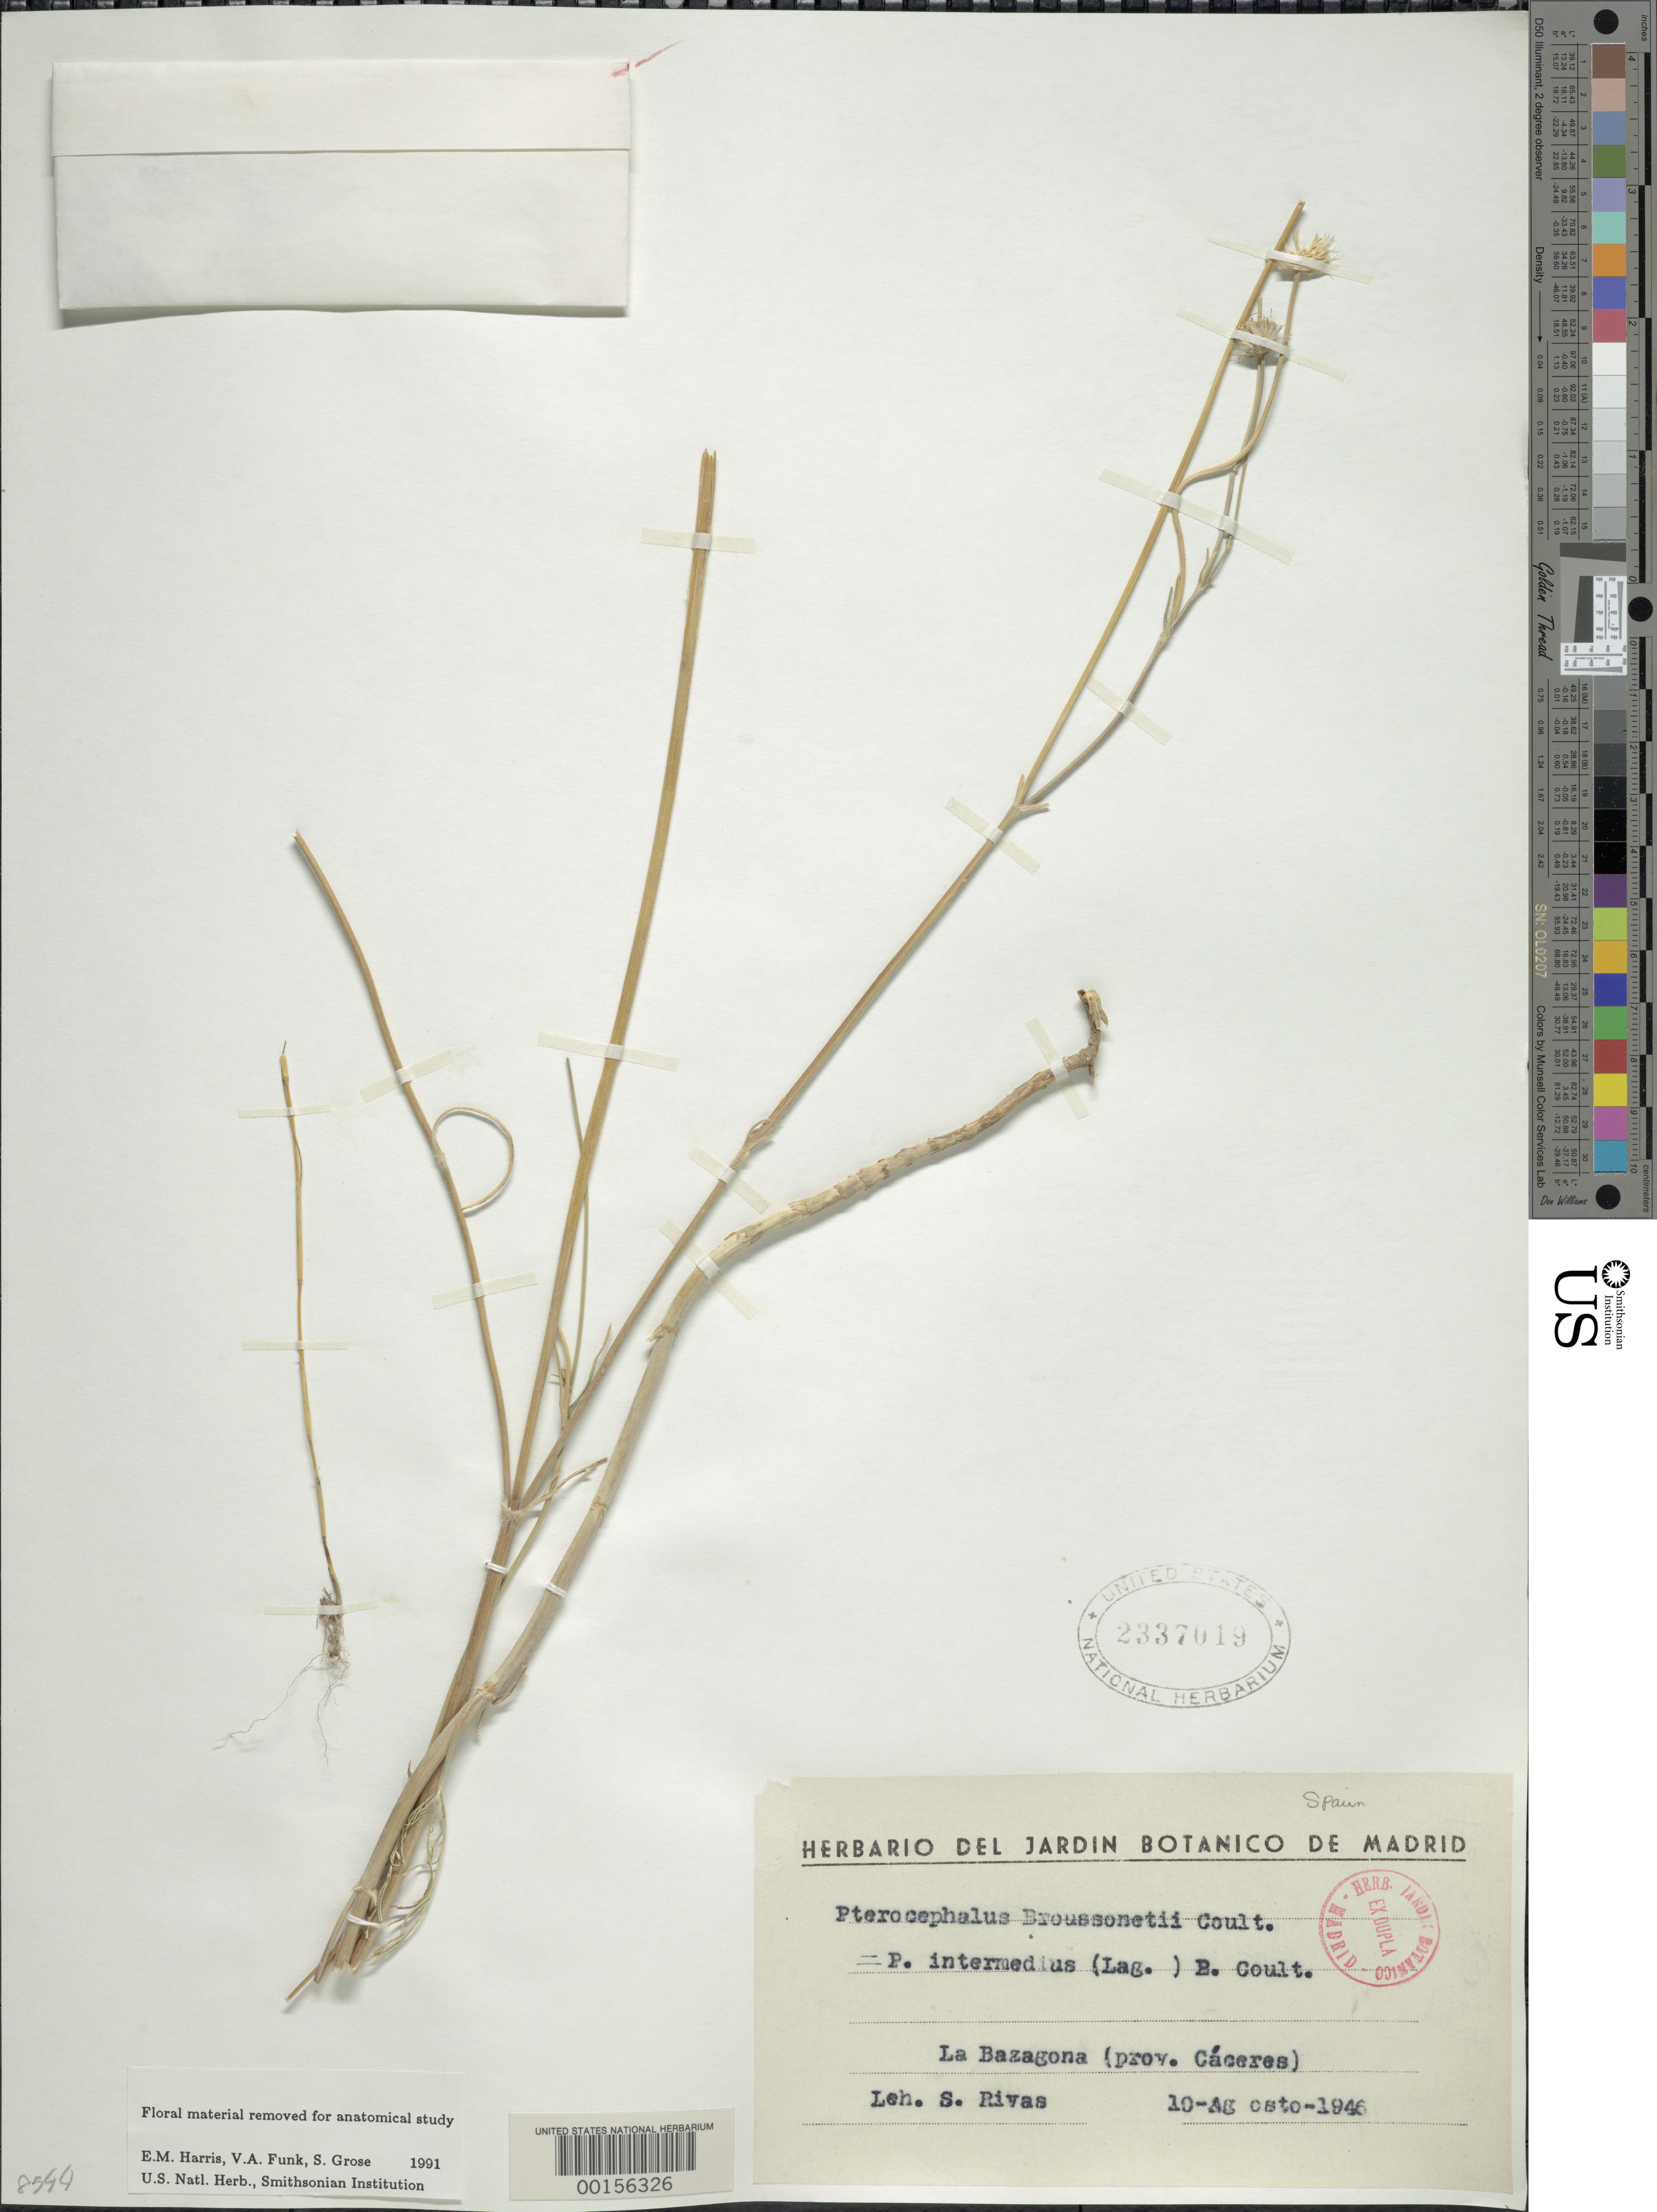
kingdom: Plantae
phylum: Tracheophyta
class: Magnoliopsida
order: Dipsacales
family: Caprifoliaceae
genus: Pterocephalus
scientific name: Pterocephalus broussonetii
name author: Coult.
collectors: L. Rivas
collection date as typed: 10 Aug 1946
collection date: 1946-08-10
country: Spain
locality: La Bazagona, Caceres Prov.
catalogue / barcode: US 2337019